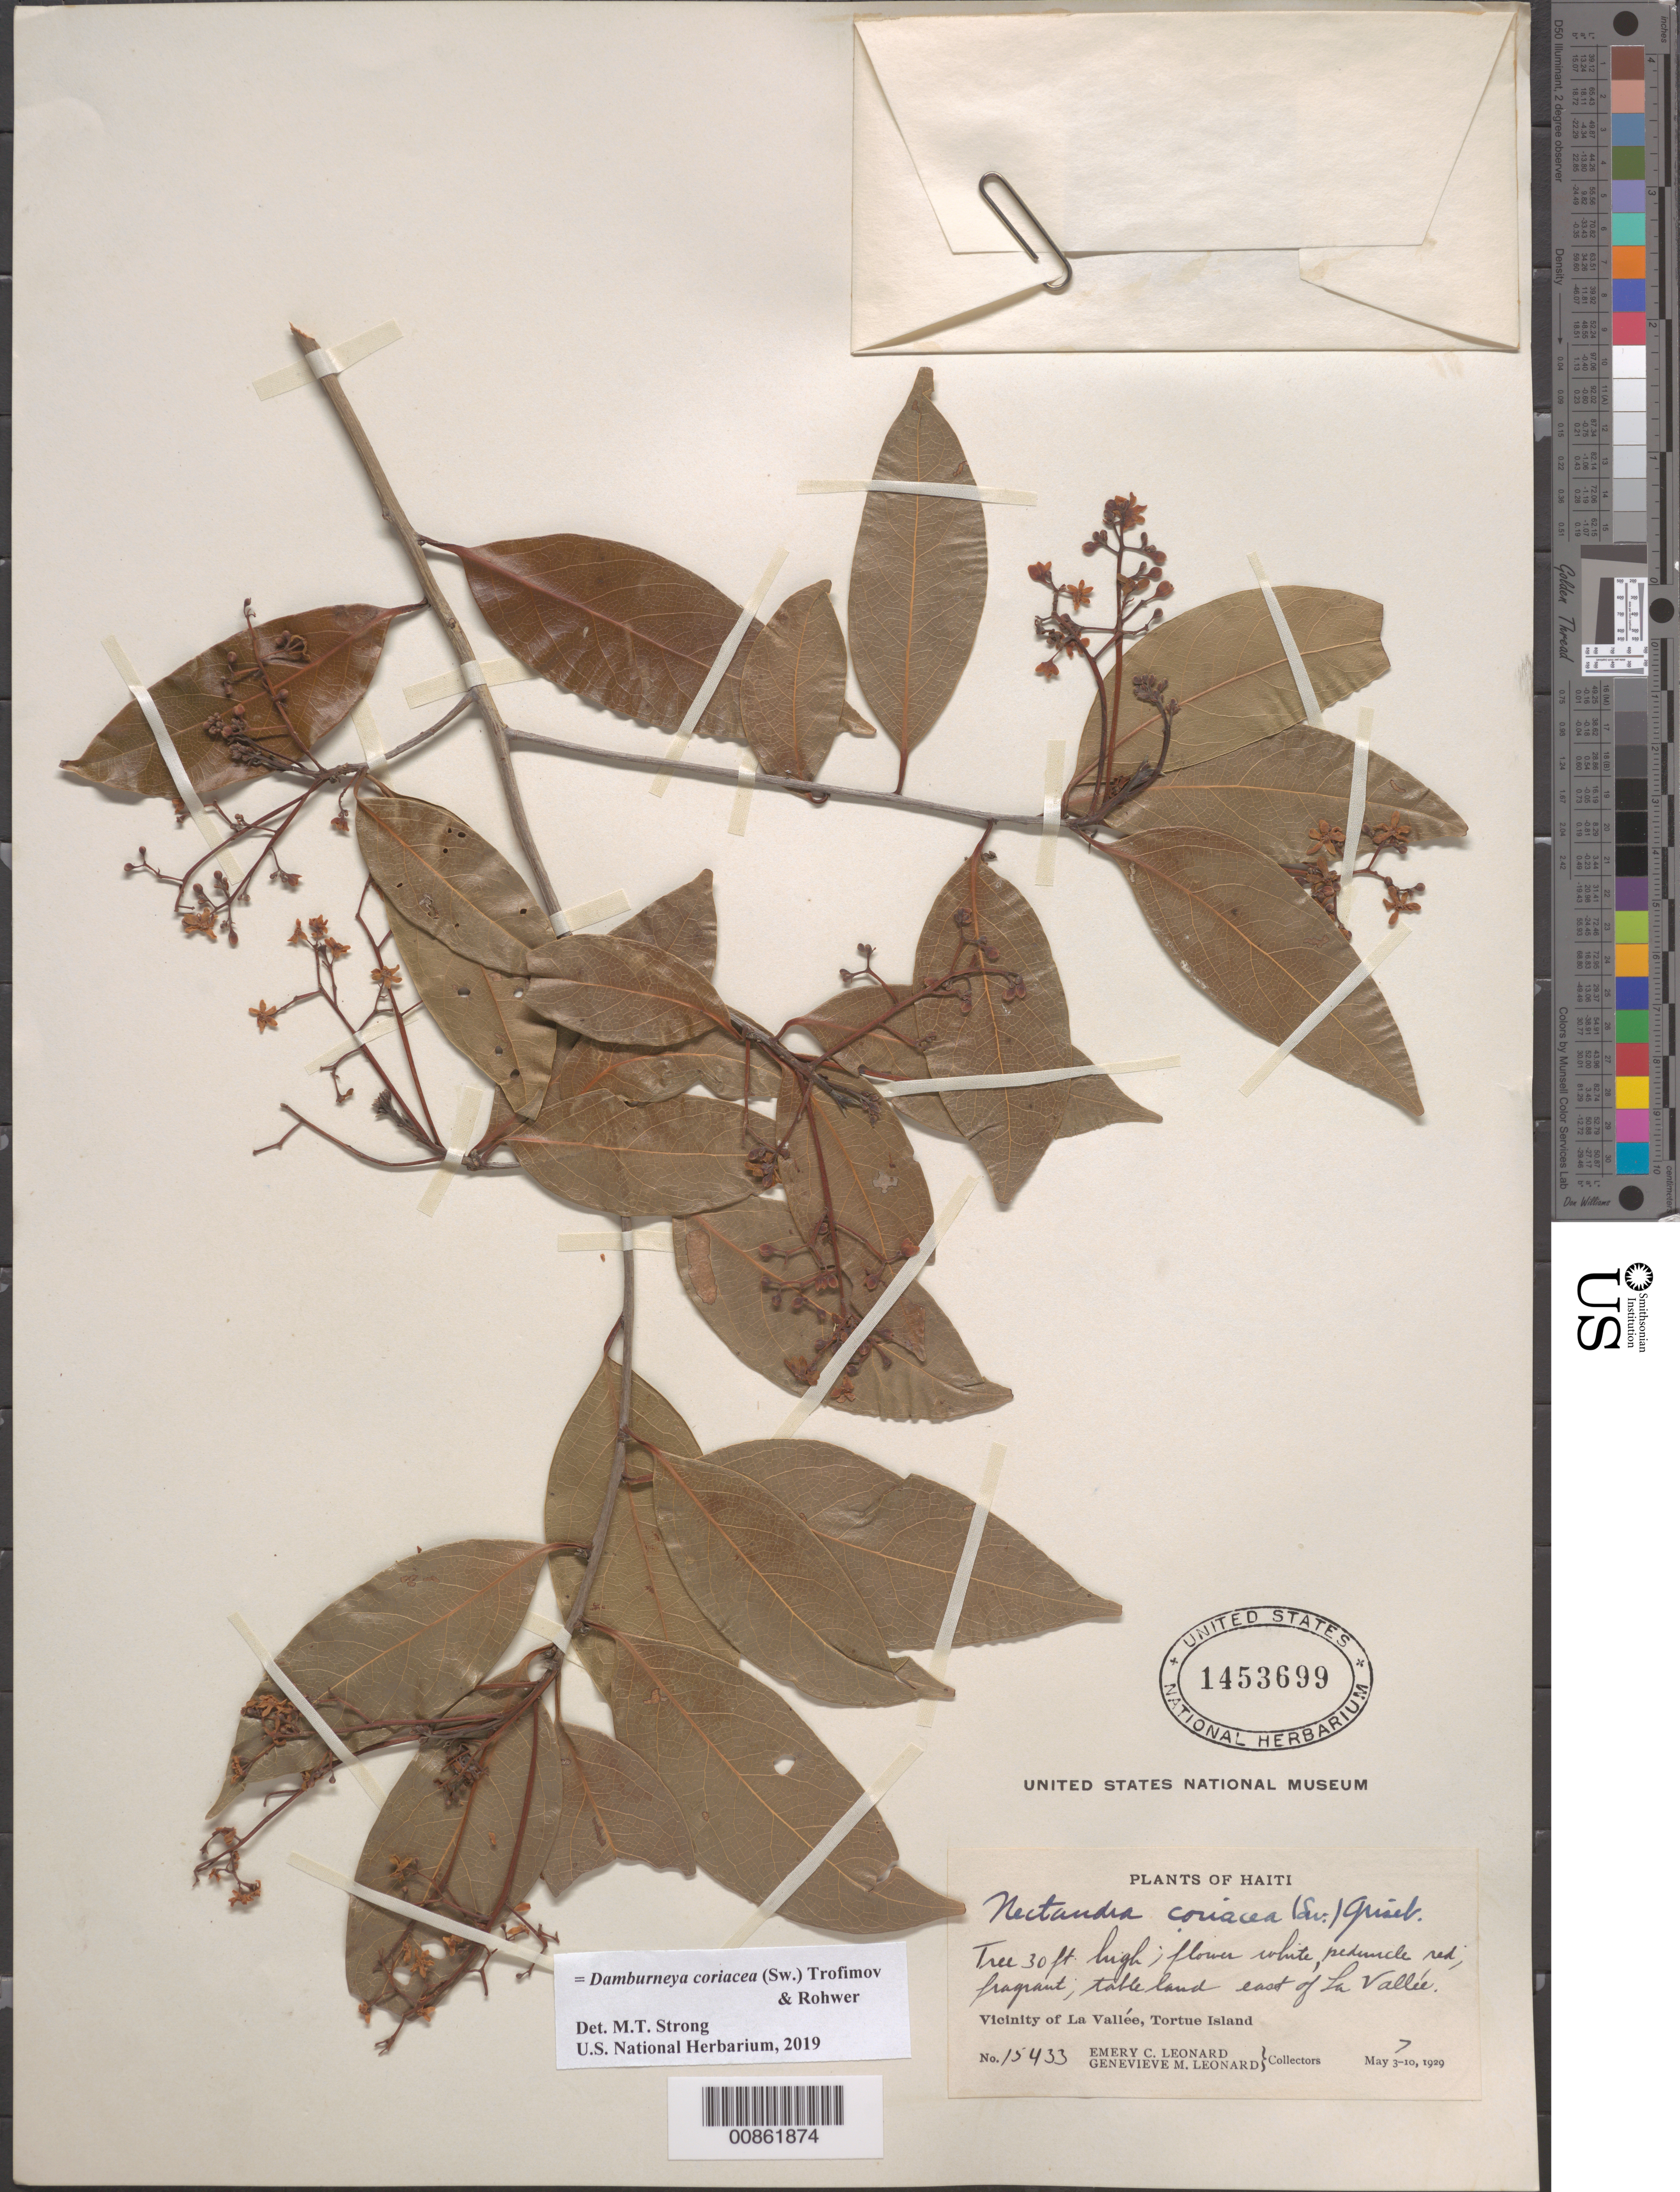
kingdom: Plantae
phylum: Tracheophyta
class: Magnoliopsida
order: Laurales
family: Lauraceae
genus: Damburneya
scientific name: Damburneya coriacea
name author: (Sw.) Trofimov & Rohwer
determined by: Strong, M. T., (US), Smithsonian Institution - National Museum of Natural History (UNITED STATES)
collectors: E. C. Leonard & G. M. Leonard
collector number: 15433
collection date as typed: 07 May 1929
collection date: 1929-05-07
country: Haiti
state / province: Nord-Óuest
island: Île de la Tortue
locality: Vicinity of La Vallée, Tortue Island. Table-land east of La Vallée.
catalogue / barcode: US 1453699